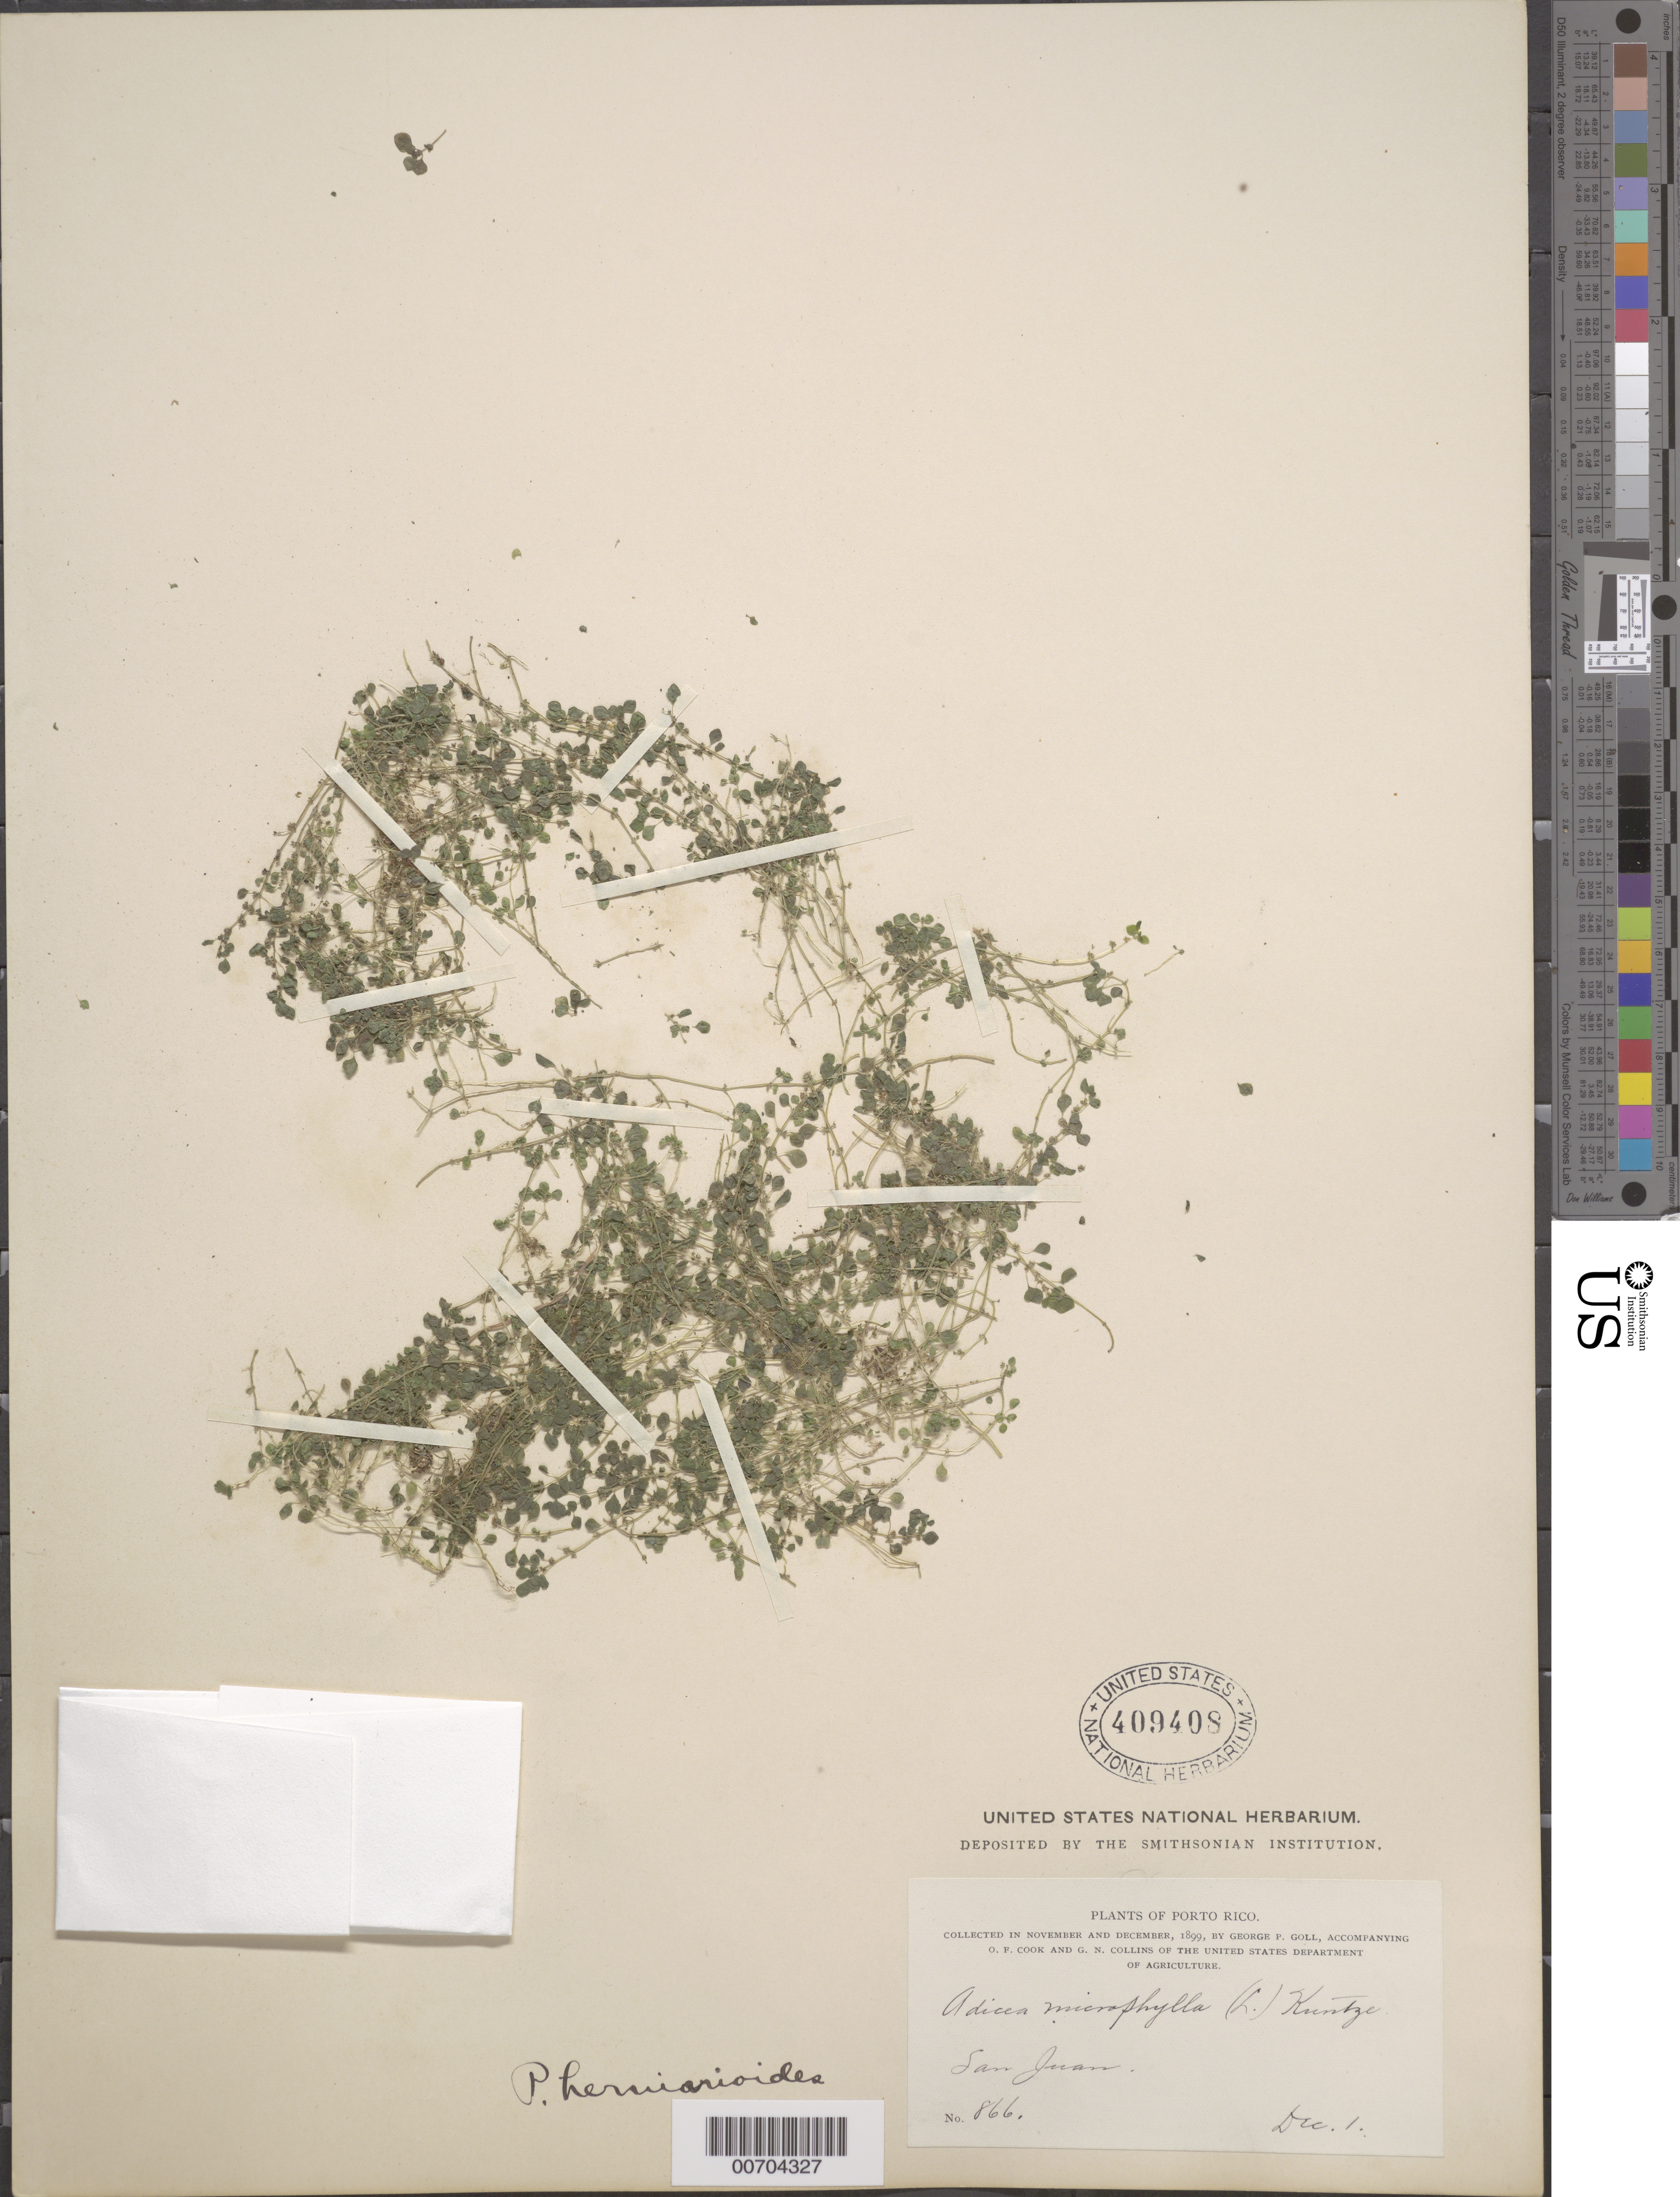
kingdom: Plantae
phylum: Tracheophyta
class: Magnoliopsida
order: Rosales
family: Urticaceae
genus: Pilea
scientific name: Pilea herniarioides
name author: (Sw.) Lindl.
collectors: G. Goll, O. F. Cook & G. Collins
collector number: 866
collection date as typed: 01 Dec 1899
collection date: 1899-12-01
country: Puerto Rico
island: Greater Antilles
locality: San Juan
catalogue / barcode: US 409408